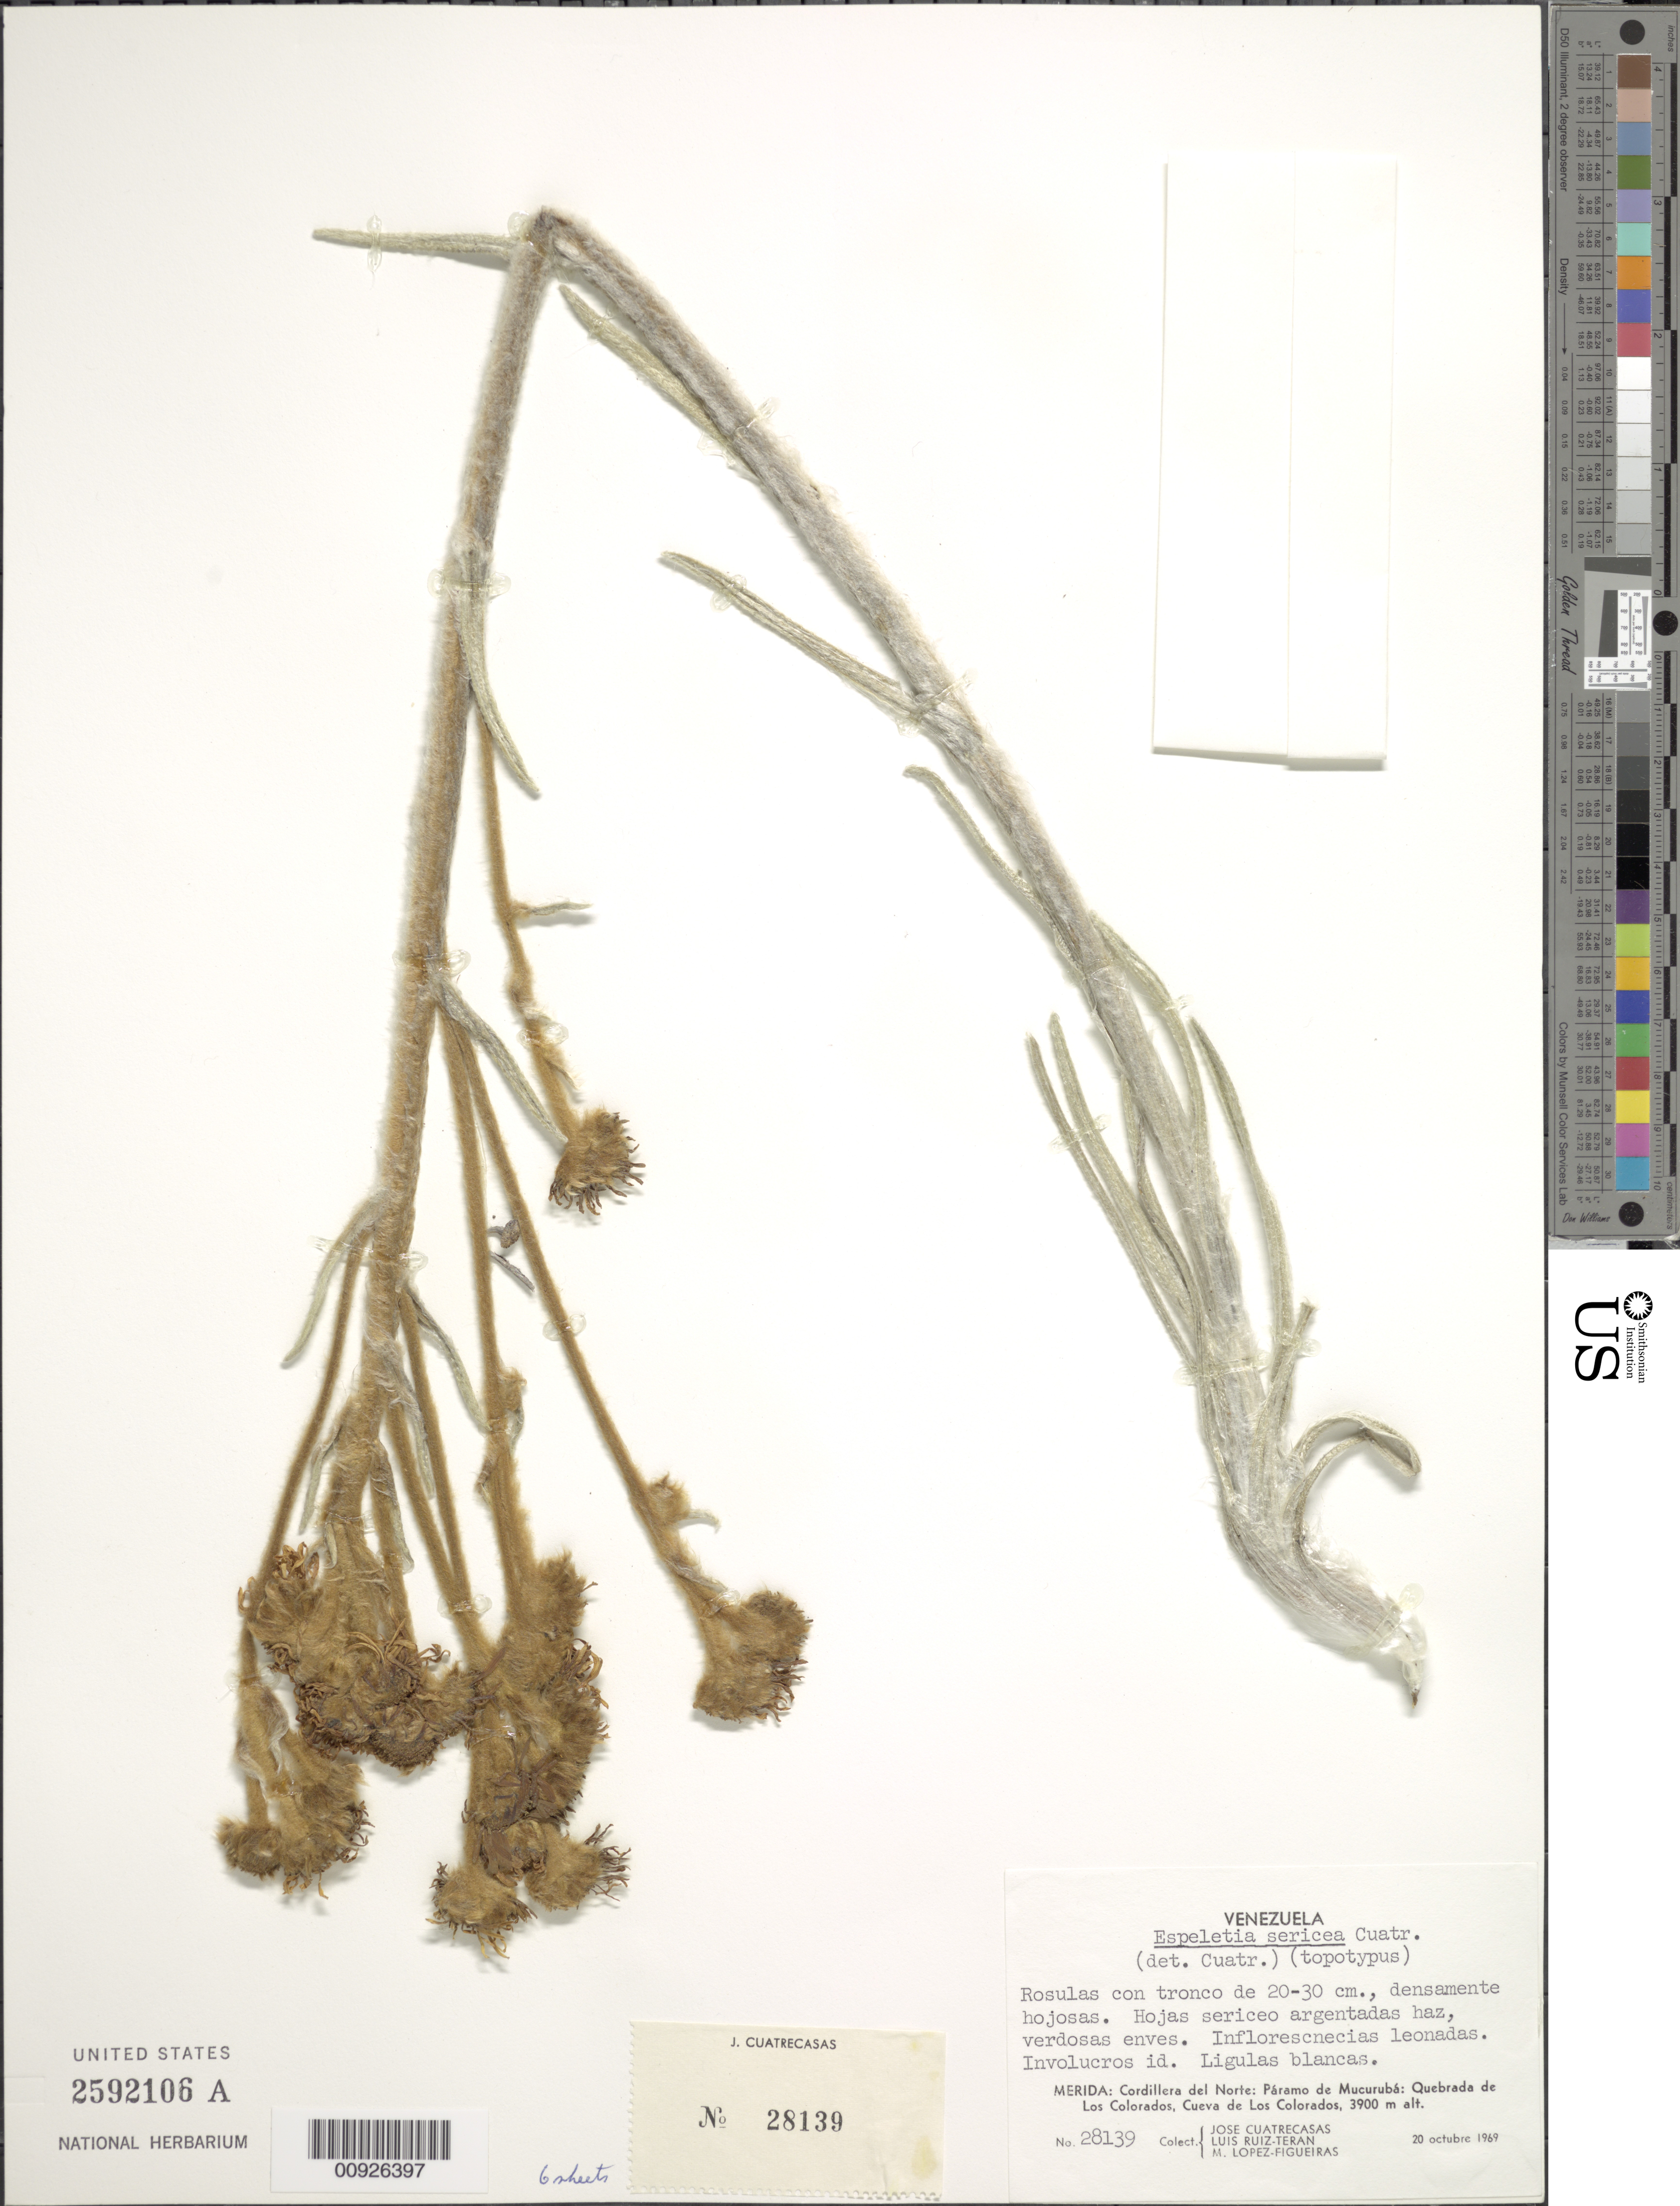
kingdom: Plantae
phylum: Tracheophyta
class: Magnoliopsida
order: Asterales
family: Asteraceae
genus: Espeletiopsis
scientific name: Espeletiopsis pannosa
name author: (Standl.) Cuatrec.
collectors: J. Cuatrecasas, L. E. Ruíz-Terán & M. López Figueiras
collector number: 28139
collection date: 1969-10-20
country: Venezuela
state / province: Mérida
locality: P. de Mucurubá. Cordillera del Norte, Quebrada Los Colorados, Cueva de Los Colorados.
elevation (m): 3900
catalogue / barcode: US 2592106A